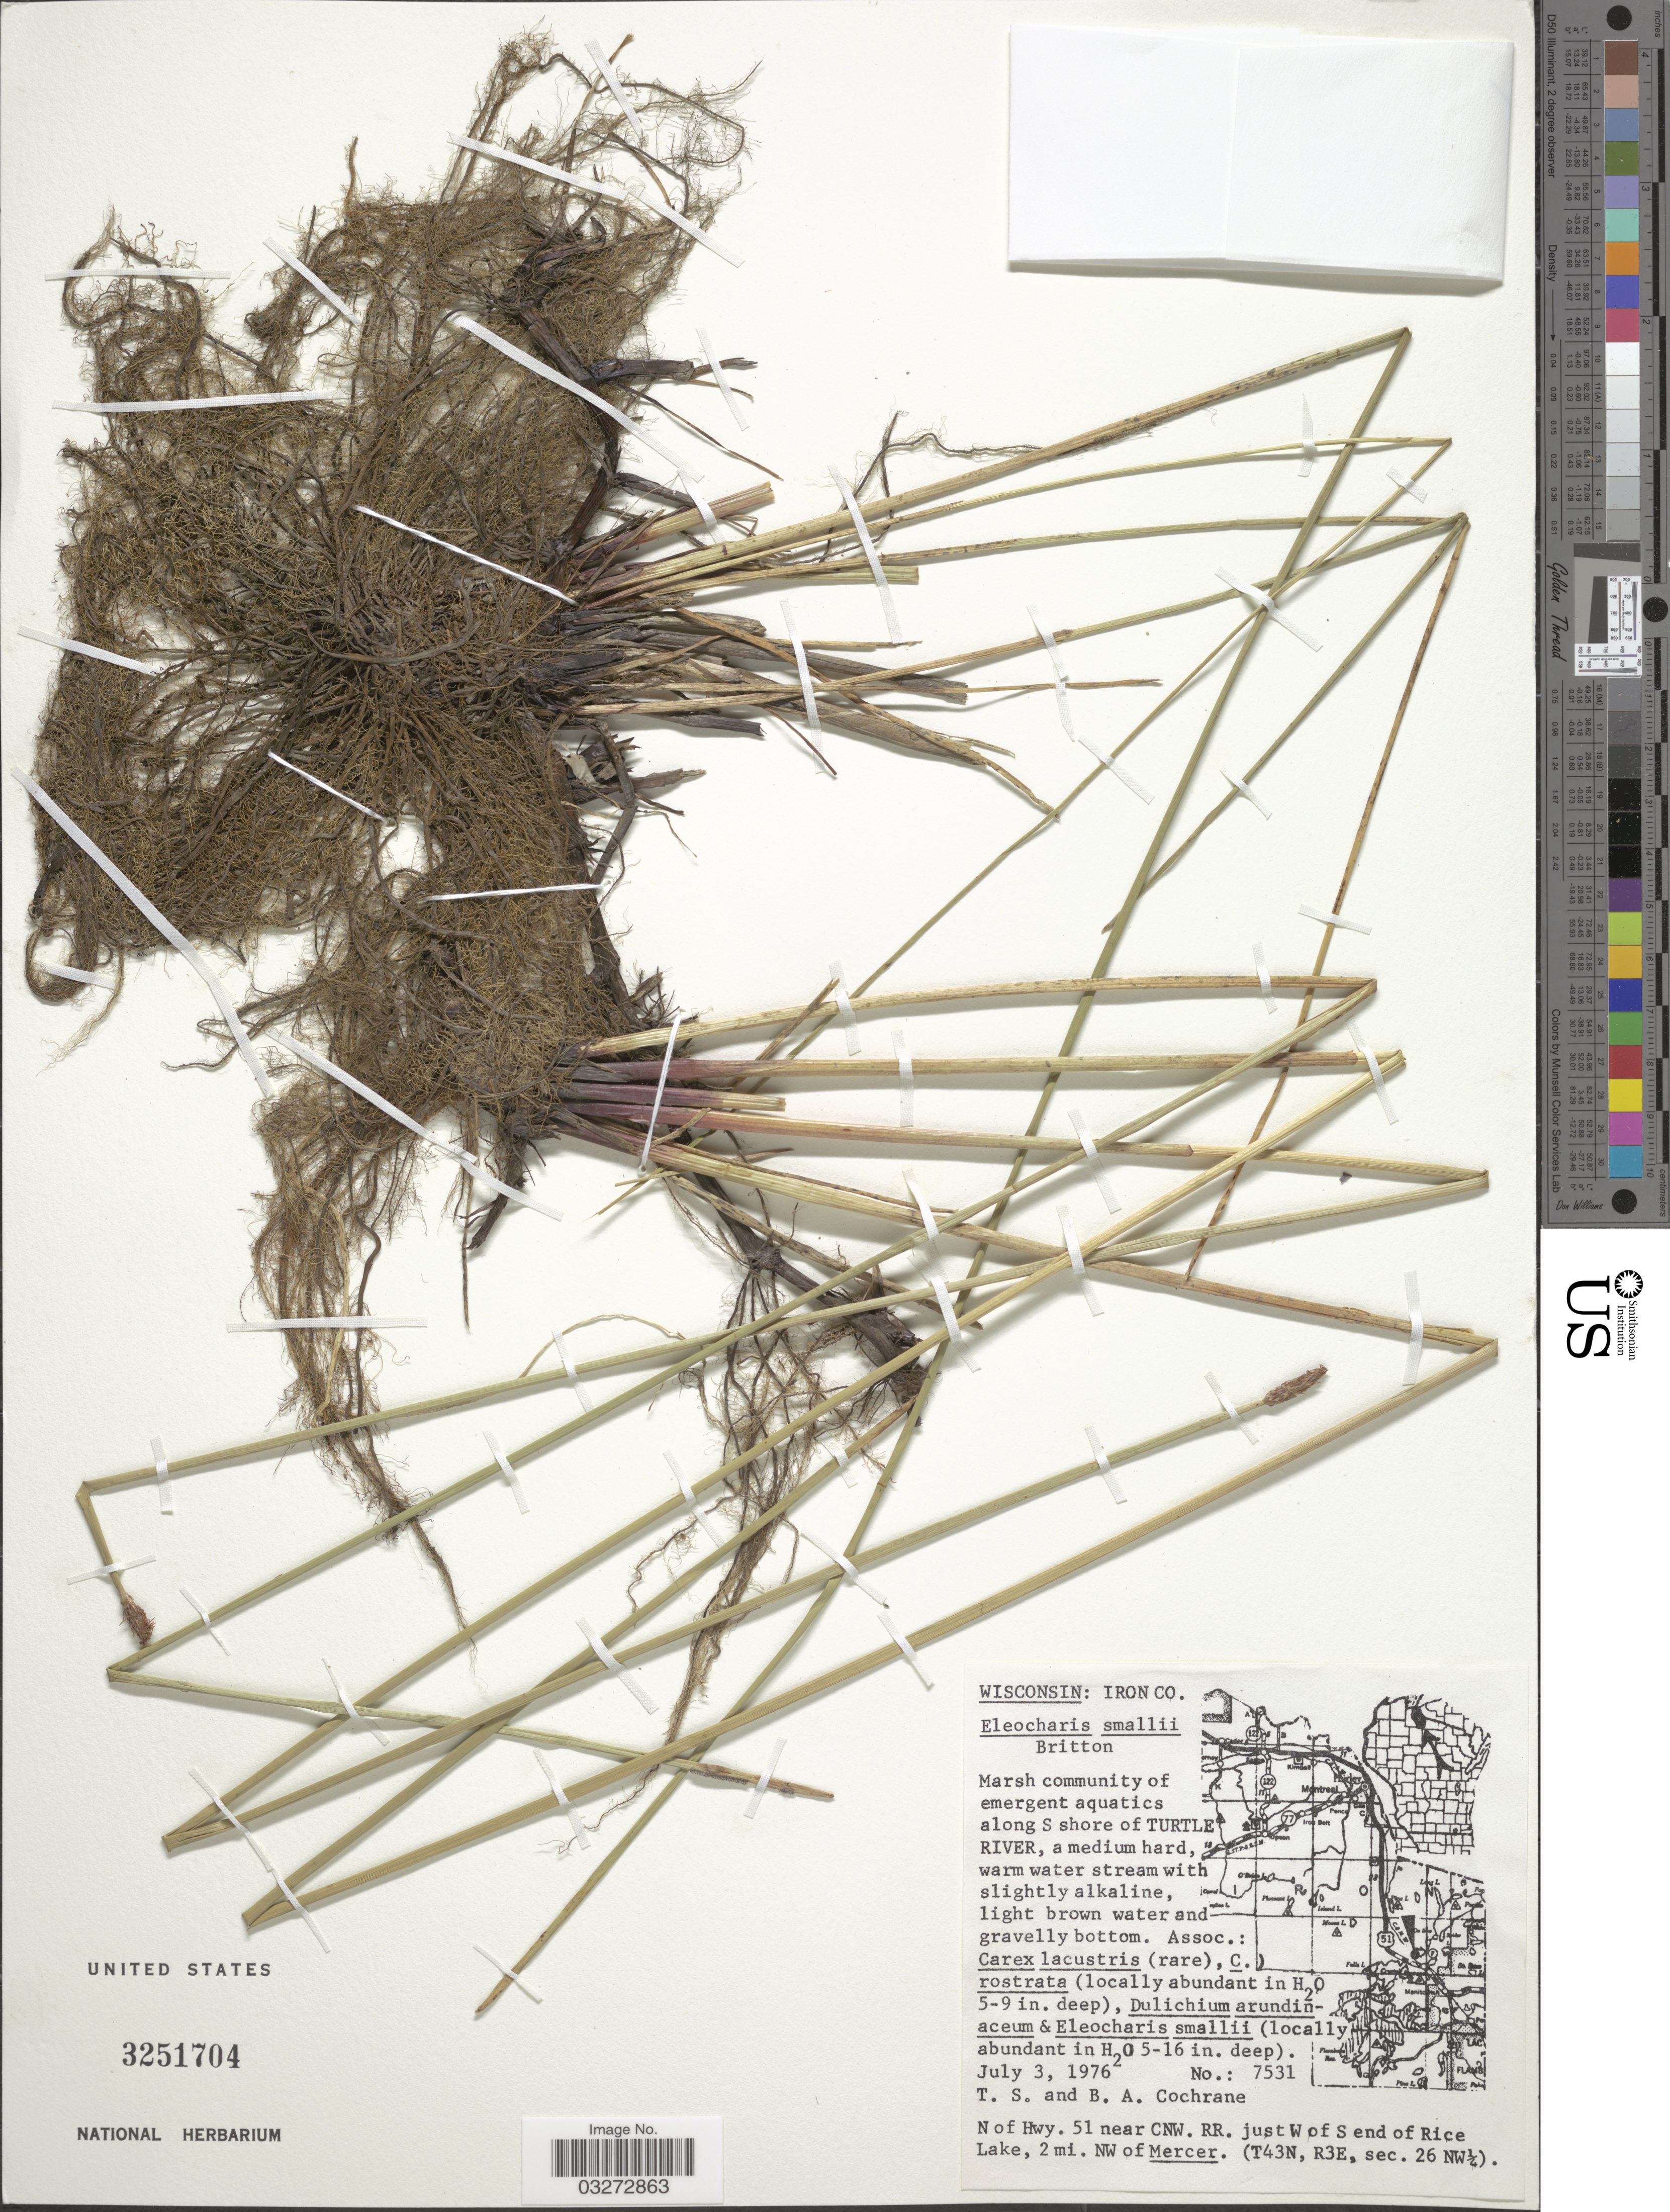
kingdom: Plantae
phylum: Tracheophyta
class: Liliopsida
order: Poales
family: Cyperaceae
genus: Eleocharis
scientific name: Eleocharis palustris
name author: (L.) Roem. & Schult.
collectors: T. S. Cochrane & B. Cochrane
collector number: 7531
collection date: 1976-07-03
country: United States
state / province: Wisconsin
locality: Iron Co. Along S shore of Turtle River. N of Hwy. 51 near CNW. RR. just W of S end of Rice Lake, 2 mi. NW of Mercer. (T43N, R3E, sec. 26 NW¼).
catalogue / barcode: US 3251704